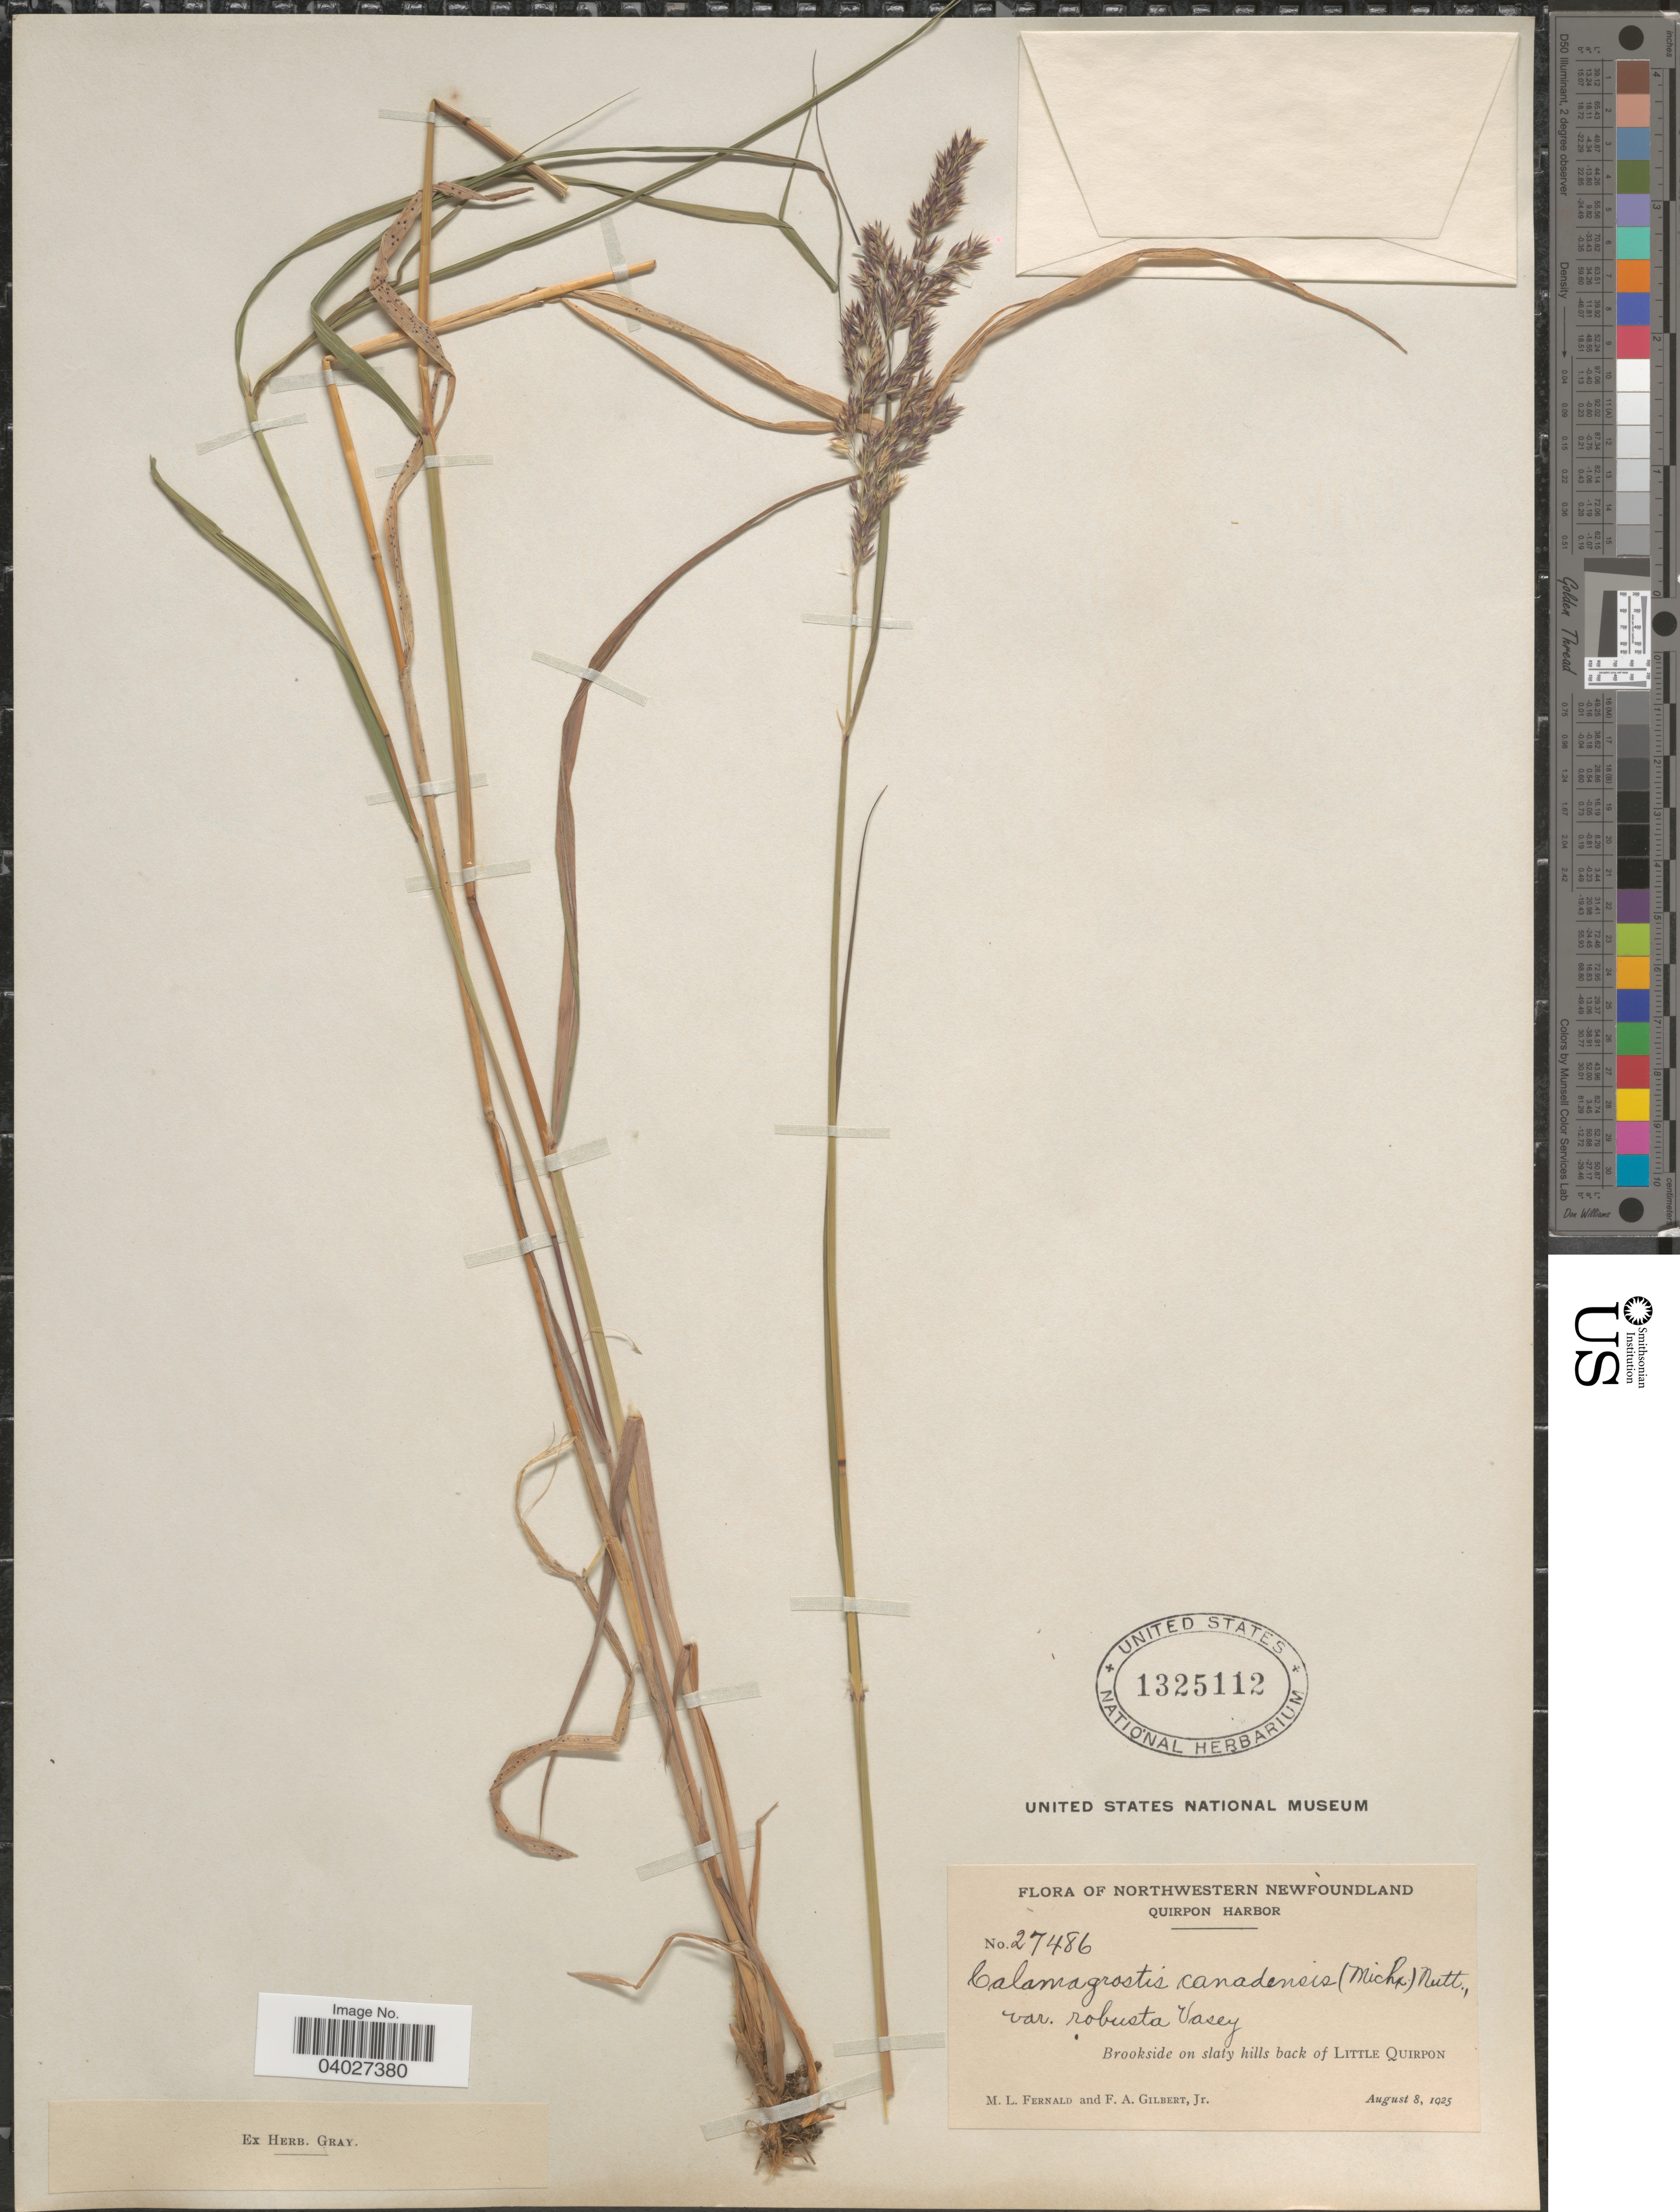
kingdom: Plantae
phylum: Tracheophyta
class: Liliopsida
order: Poales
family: Poaceae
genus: Calamagrostis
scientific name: Calamagrostis canadensis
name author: (Michx.) P. Beauv.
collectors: M. L. Fernald & F. A. Gilbert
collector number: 27486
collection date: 1925-08-08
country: Canada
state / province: Newfoundland and Labrador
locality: Northwestern Newfoundland. Quirpon Harbor. Brookside on slaty hills back of Little Quirpon.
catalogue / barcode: US 1325112